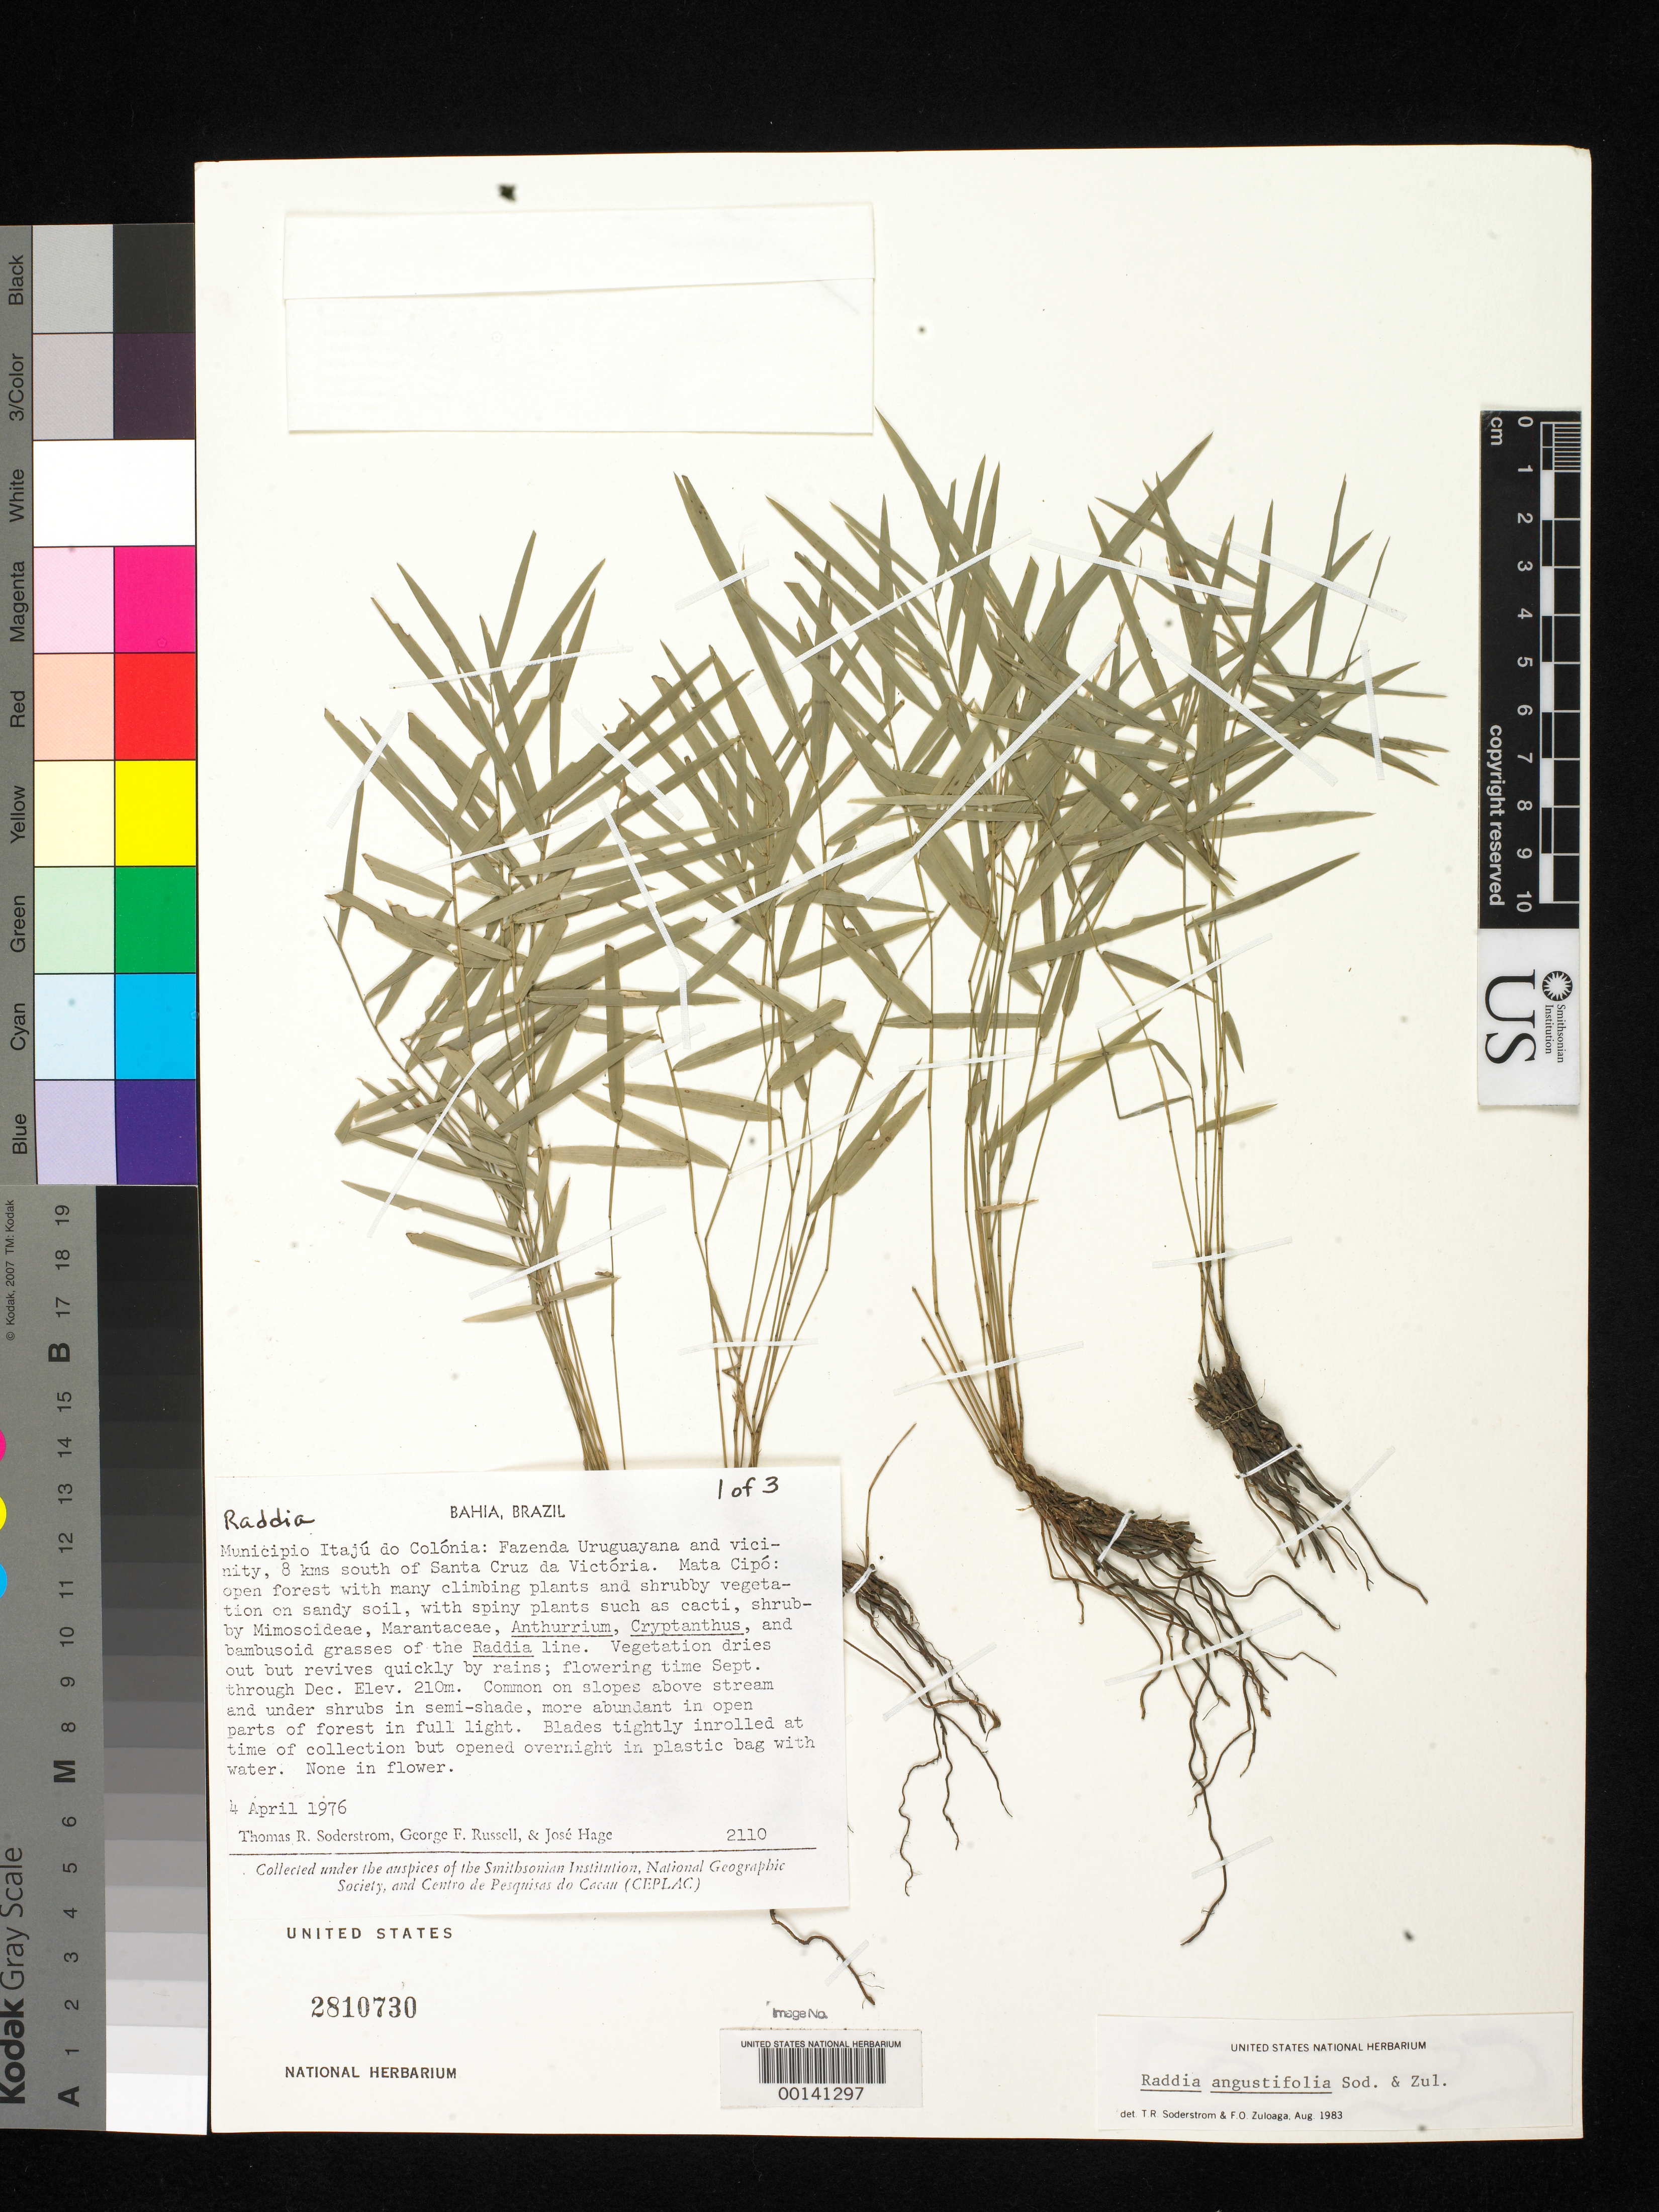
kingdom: Plantae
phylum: Tracheophyta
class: Liliopsida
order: Poales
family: Poaceae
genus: Raddia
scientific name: Raddia angustifolia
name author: Soderstr. & Zuloaga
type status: Isotype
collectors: T. R. Soderstrom, G. Russell & J. Hage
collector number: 2110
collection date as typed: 04 Apr 1976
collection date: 1976-04-04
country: Brazil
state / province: Bahia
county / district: Itaju do Colonia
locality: Fazenda Uruguayana and vicinity, 8 km S of Santa Cruz da Victoria.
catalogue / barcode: US 2810730